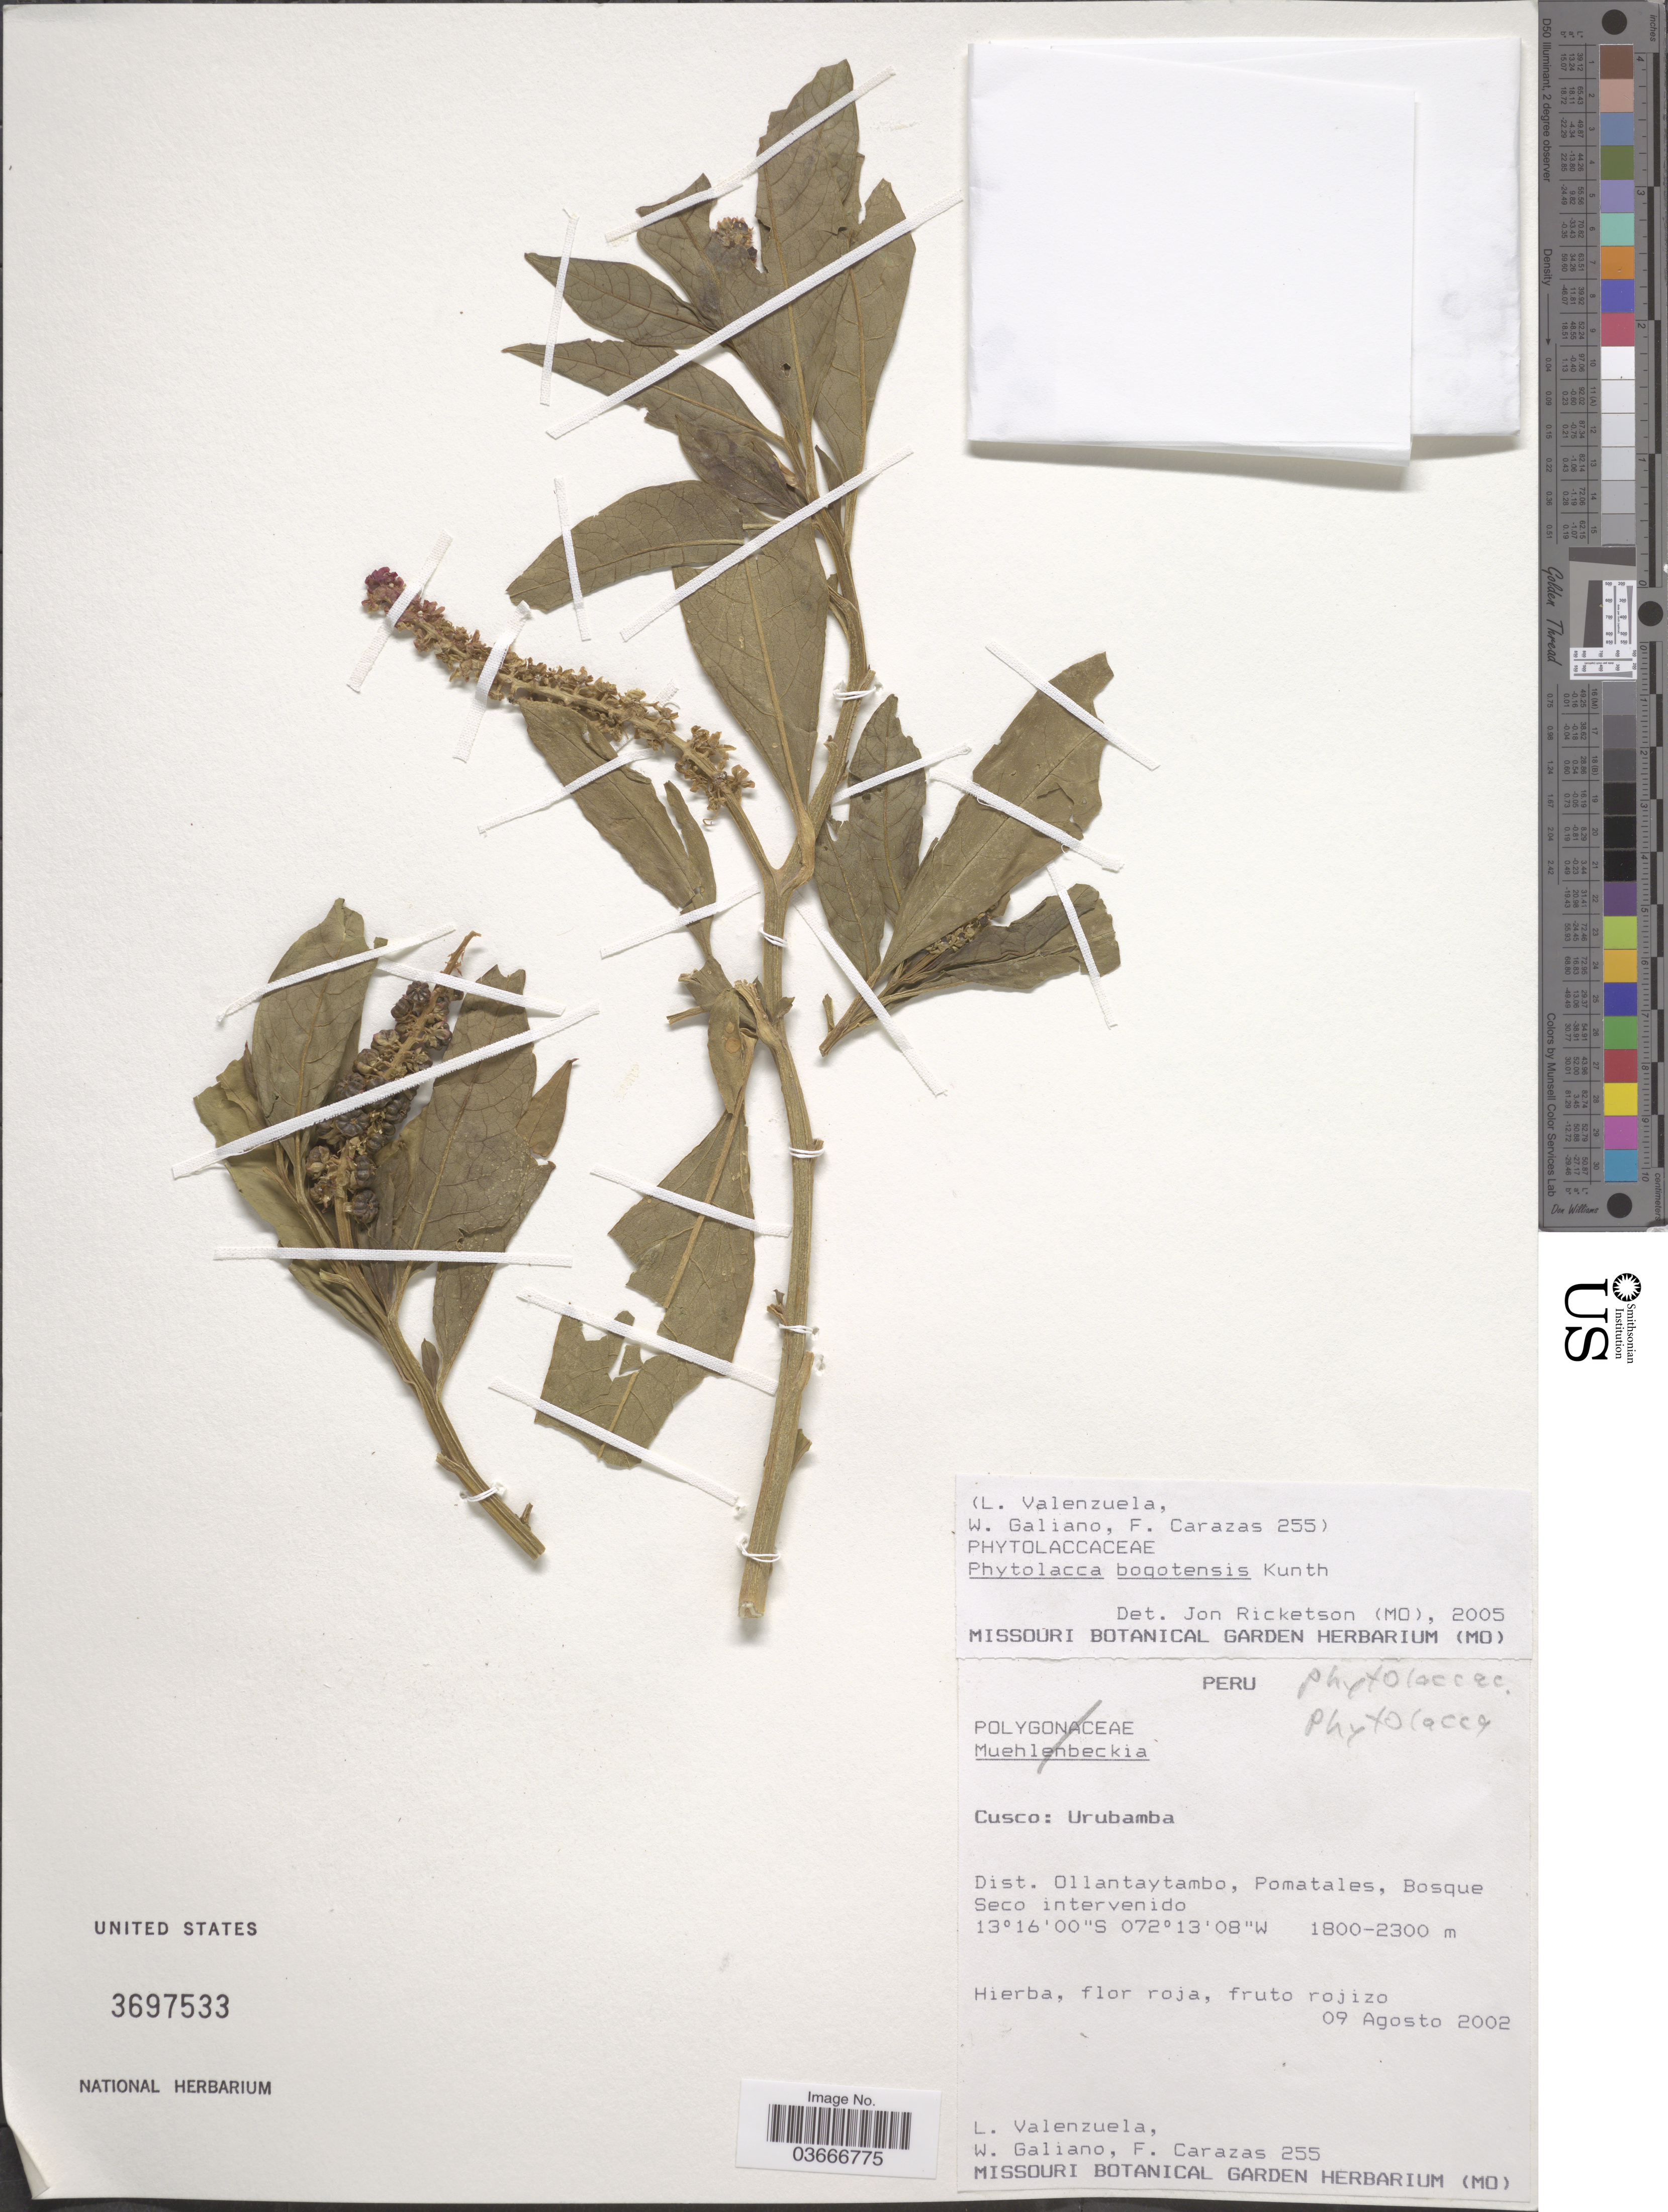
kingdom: Plantae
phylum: Tracheophyta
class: Magnoliopsida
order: Caryophyllales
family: Phytolaccaceae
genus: Phytolacca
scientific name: Phytolacca bogotensis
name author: Kunth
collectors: L. Valenzuela, W. Galiano & F. Carazas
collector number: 255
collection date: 2002-08-09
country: Peru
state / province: Cusco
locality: Urubamba. Dist. Ollantaytambo, Pomatales, Bosque Seco intervenido.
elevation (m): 1800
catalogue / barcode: US 3697533